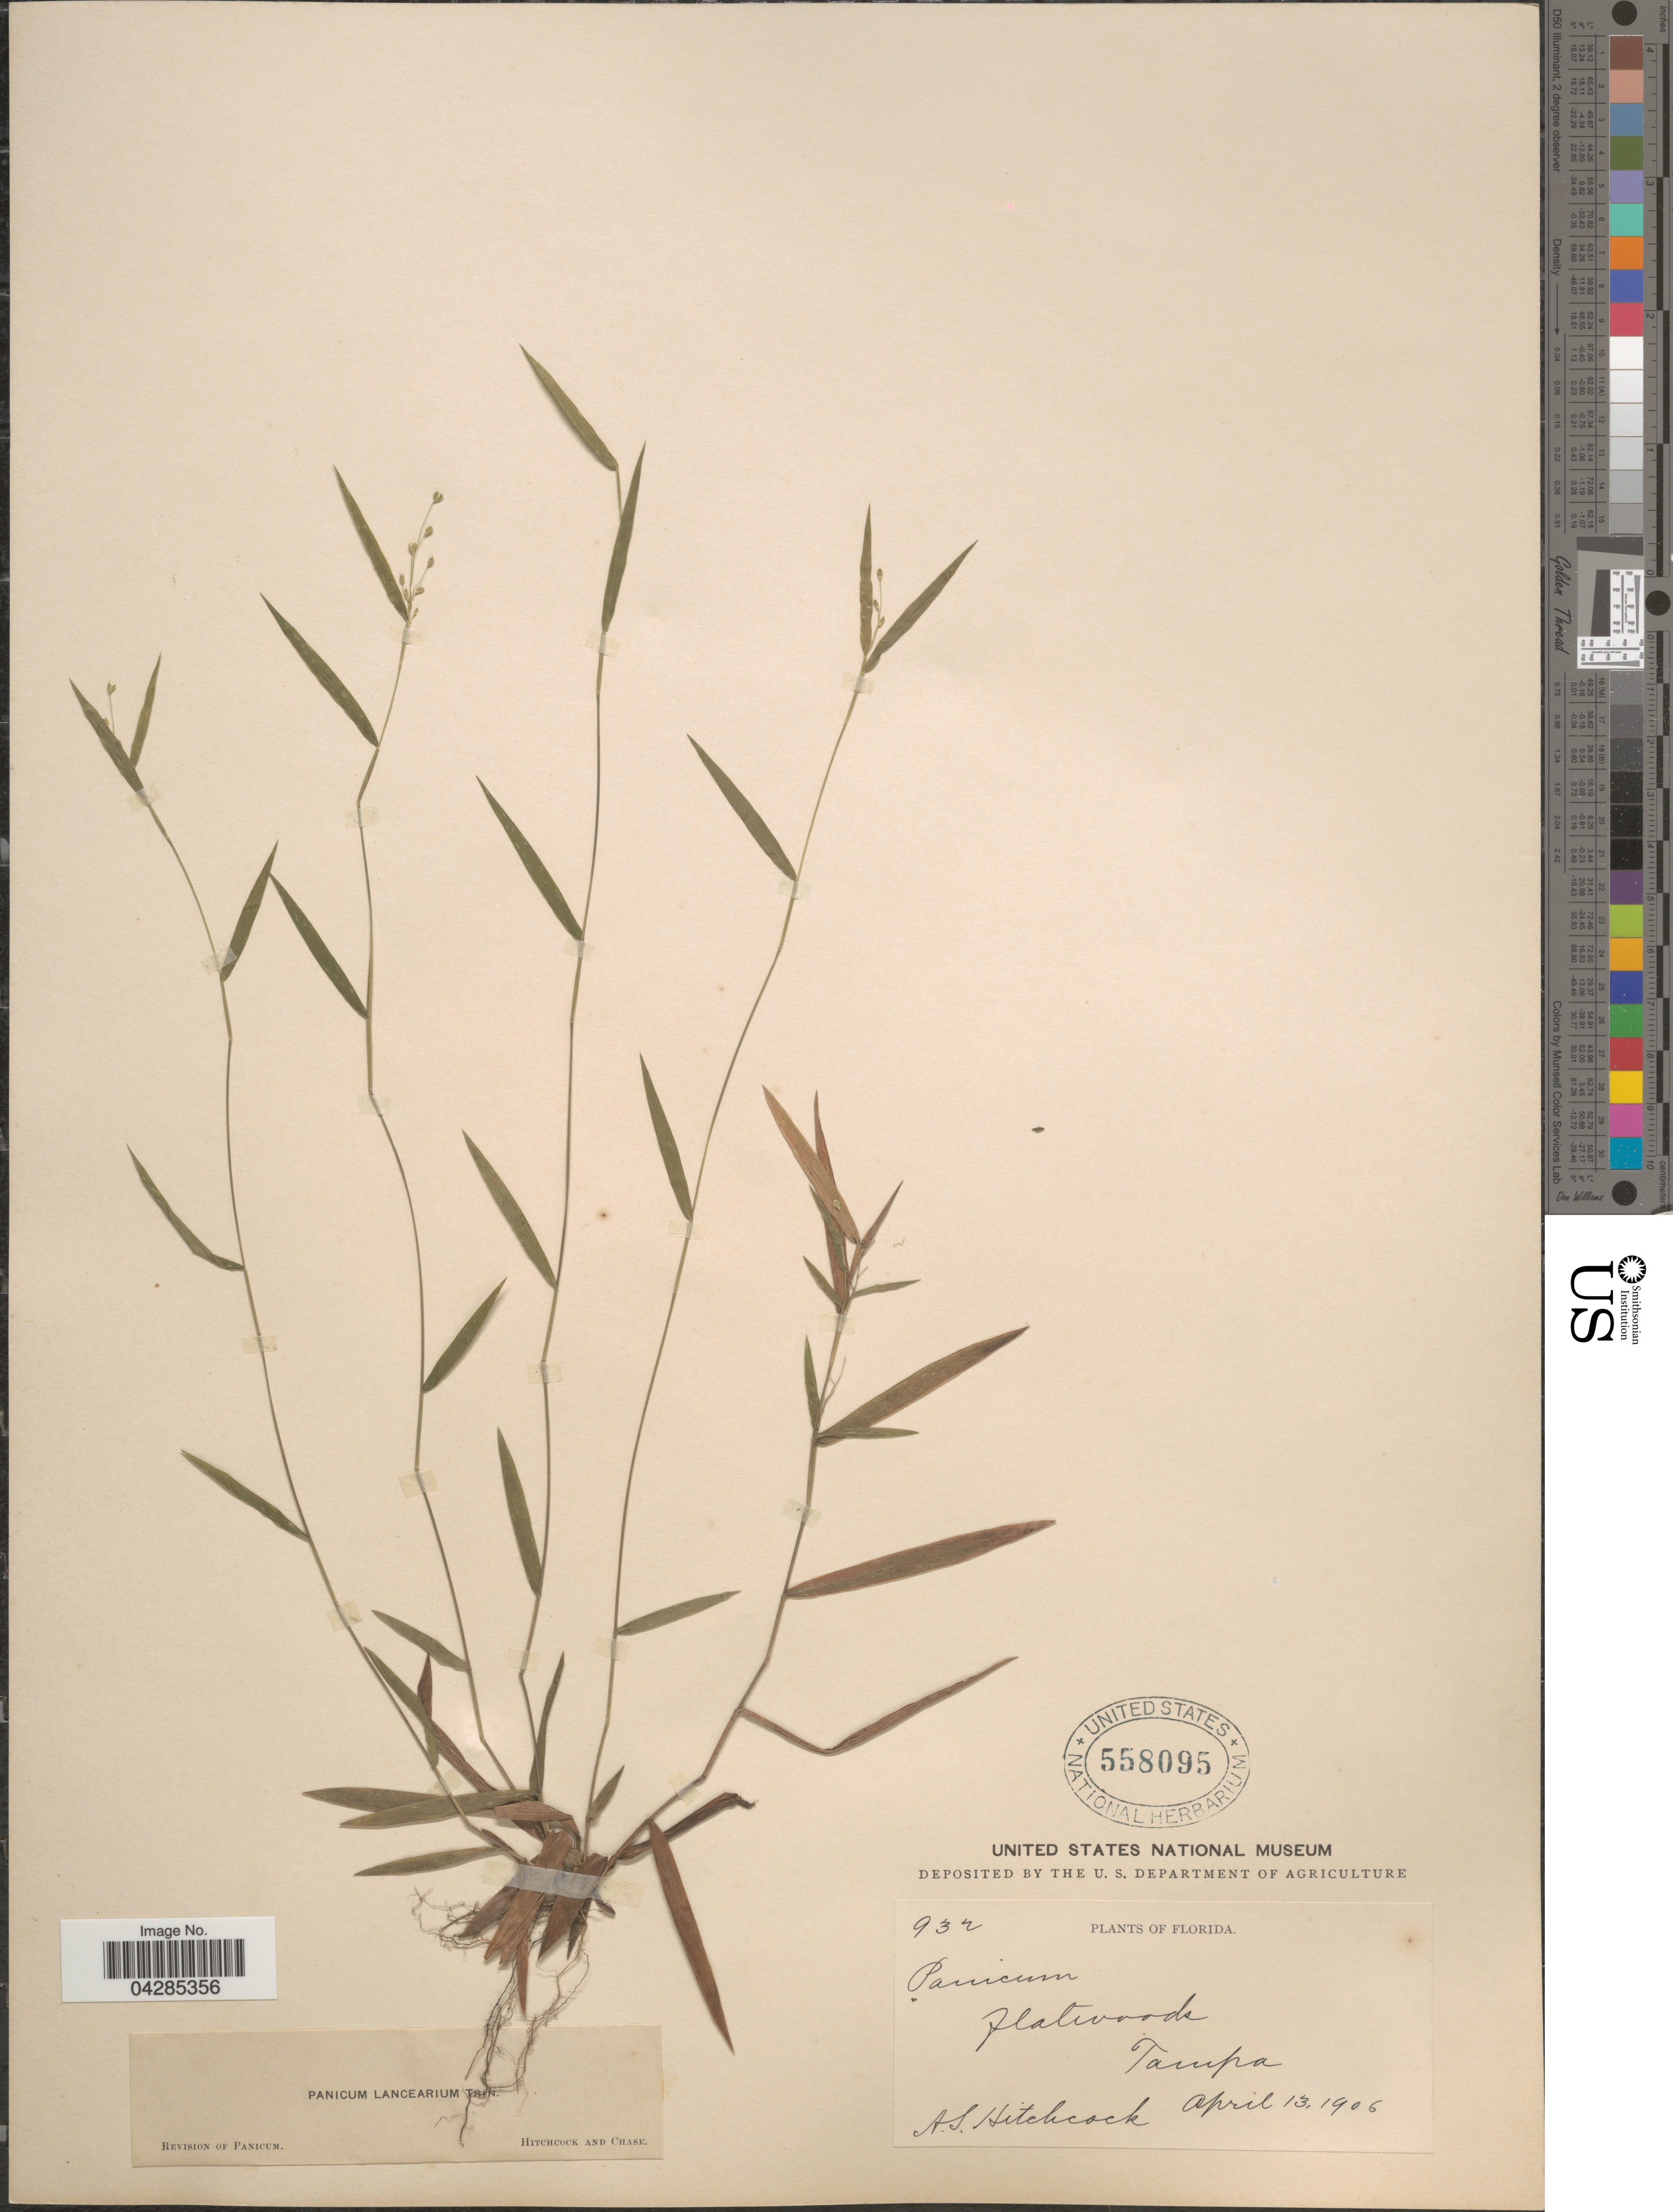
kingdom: Plantae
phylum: Tracheophyta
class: Liliopsida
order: Poales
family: Poaceae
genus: Dichanthelium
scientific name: Dichanthelium portoricense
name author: (Desv. ex Ham.) B.F. Hansen & Wunderlin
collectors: A. S. Hitchcock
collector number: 932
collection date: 1906-04-13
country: United States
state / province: Florida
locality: Flatwoods, Tampa.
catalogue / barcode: US 558095